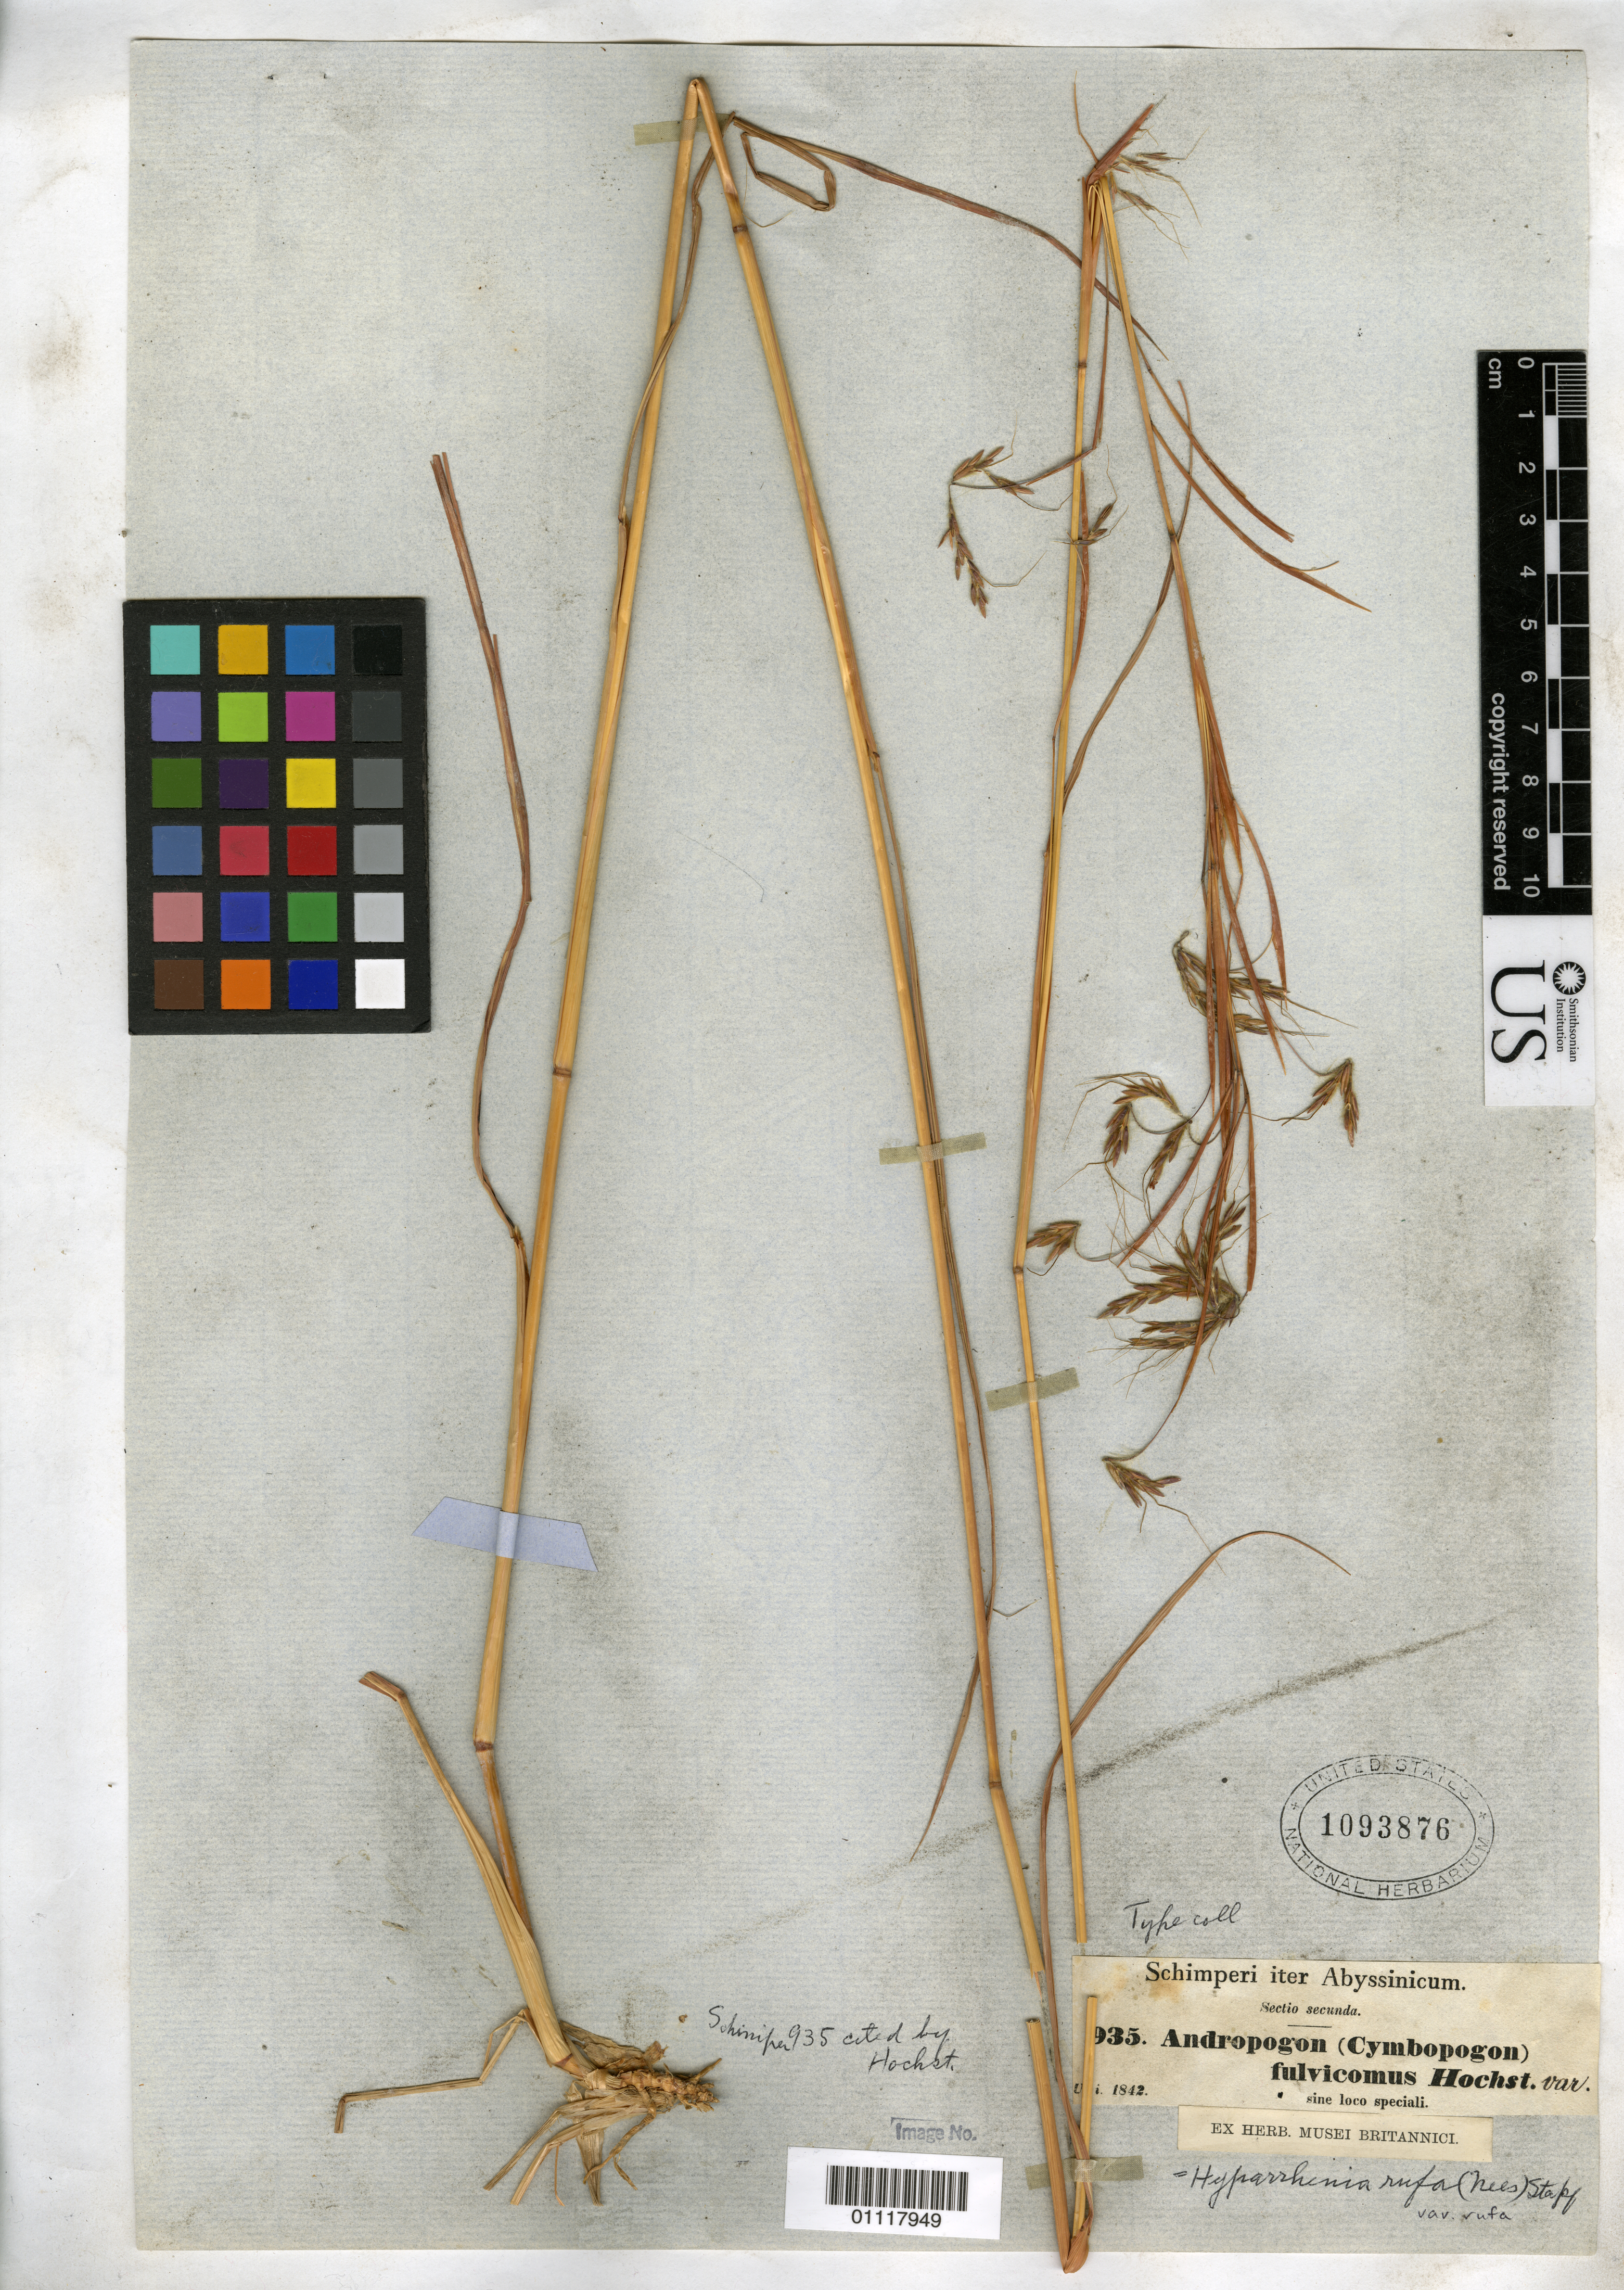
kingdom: Plantae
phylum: Tracheophyta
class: Liliopsida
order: Poales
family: Poaceae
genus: Hyparrhenia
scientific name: Hyparrhenia rufa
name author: (Nees) Stapf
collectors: G. W. Schimper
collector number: II 935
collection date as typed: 1842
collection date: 1842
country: Ethiopia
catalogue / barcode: US 1093876